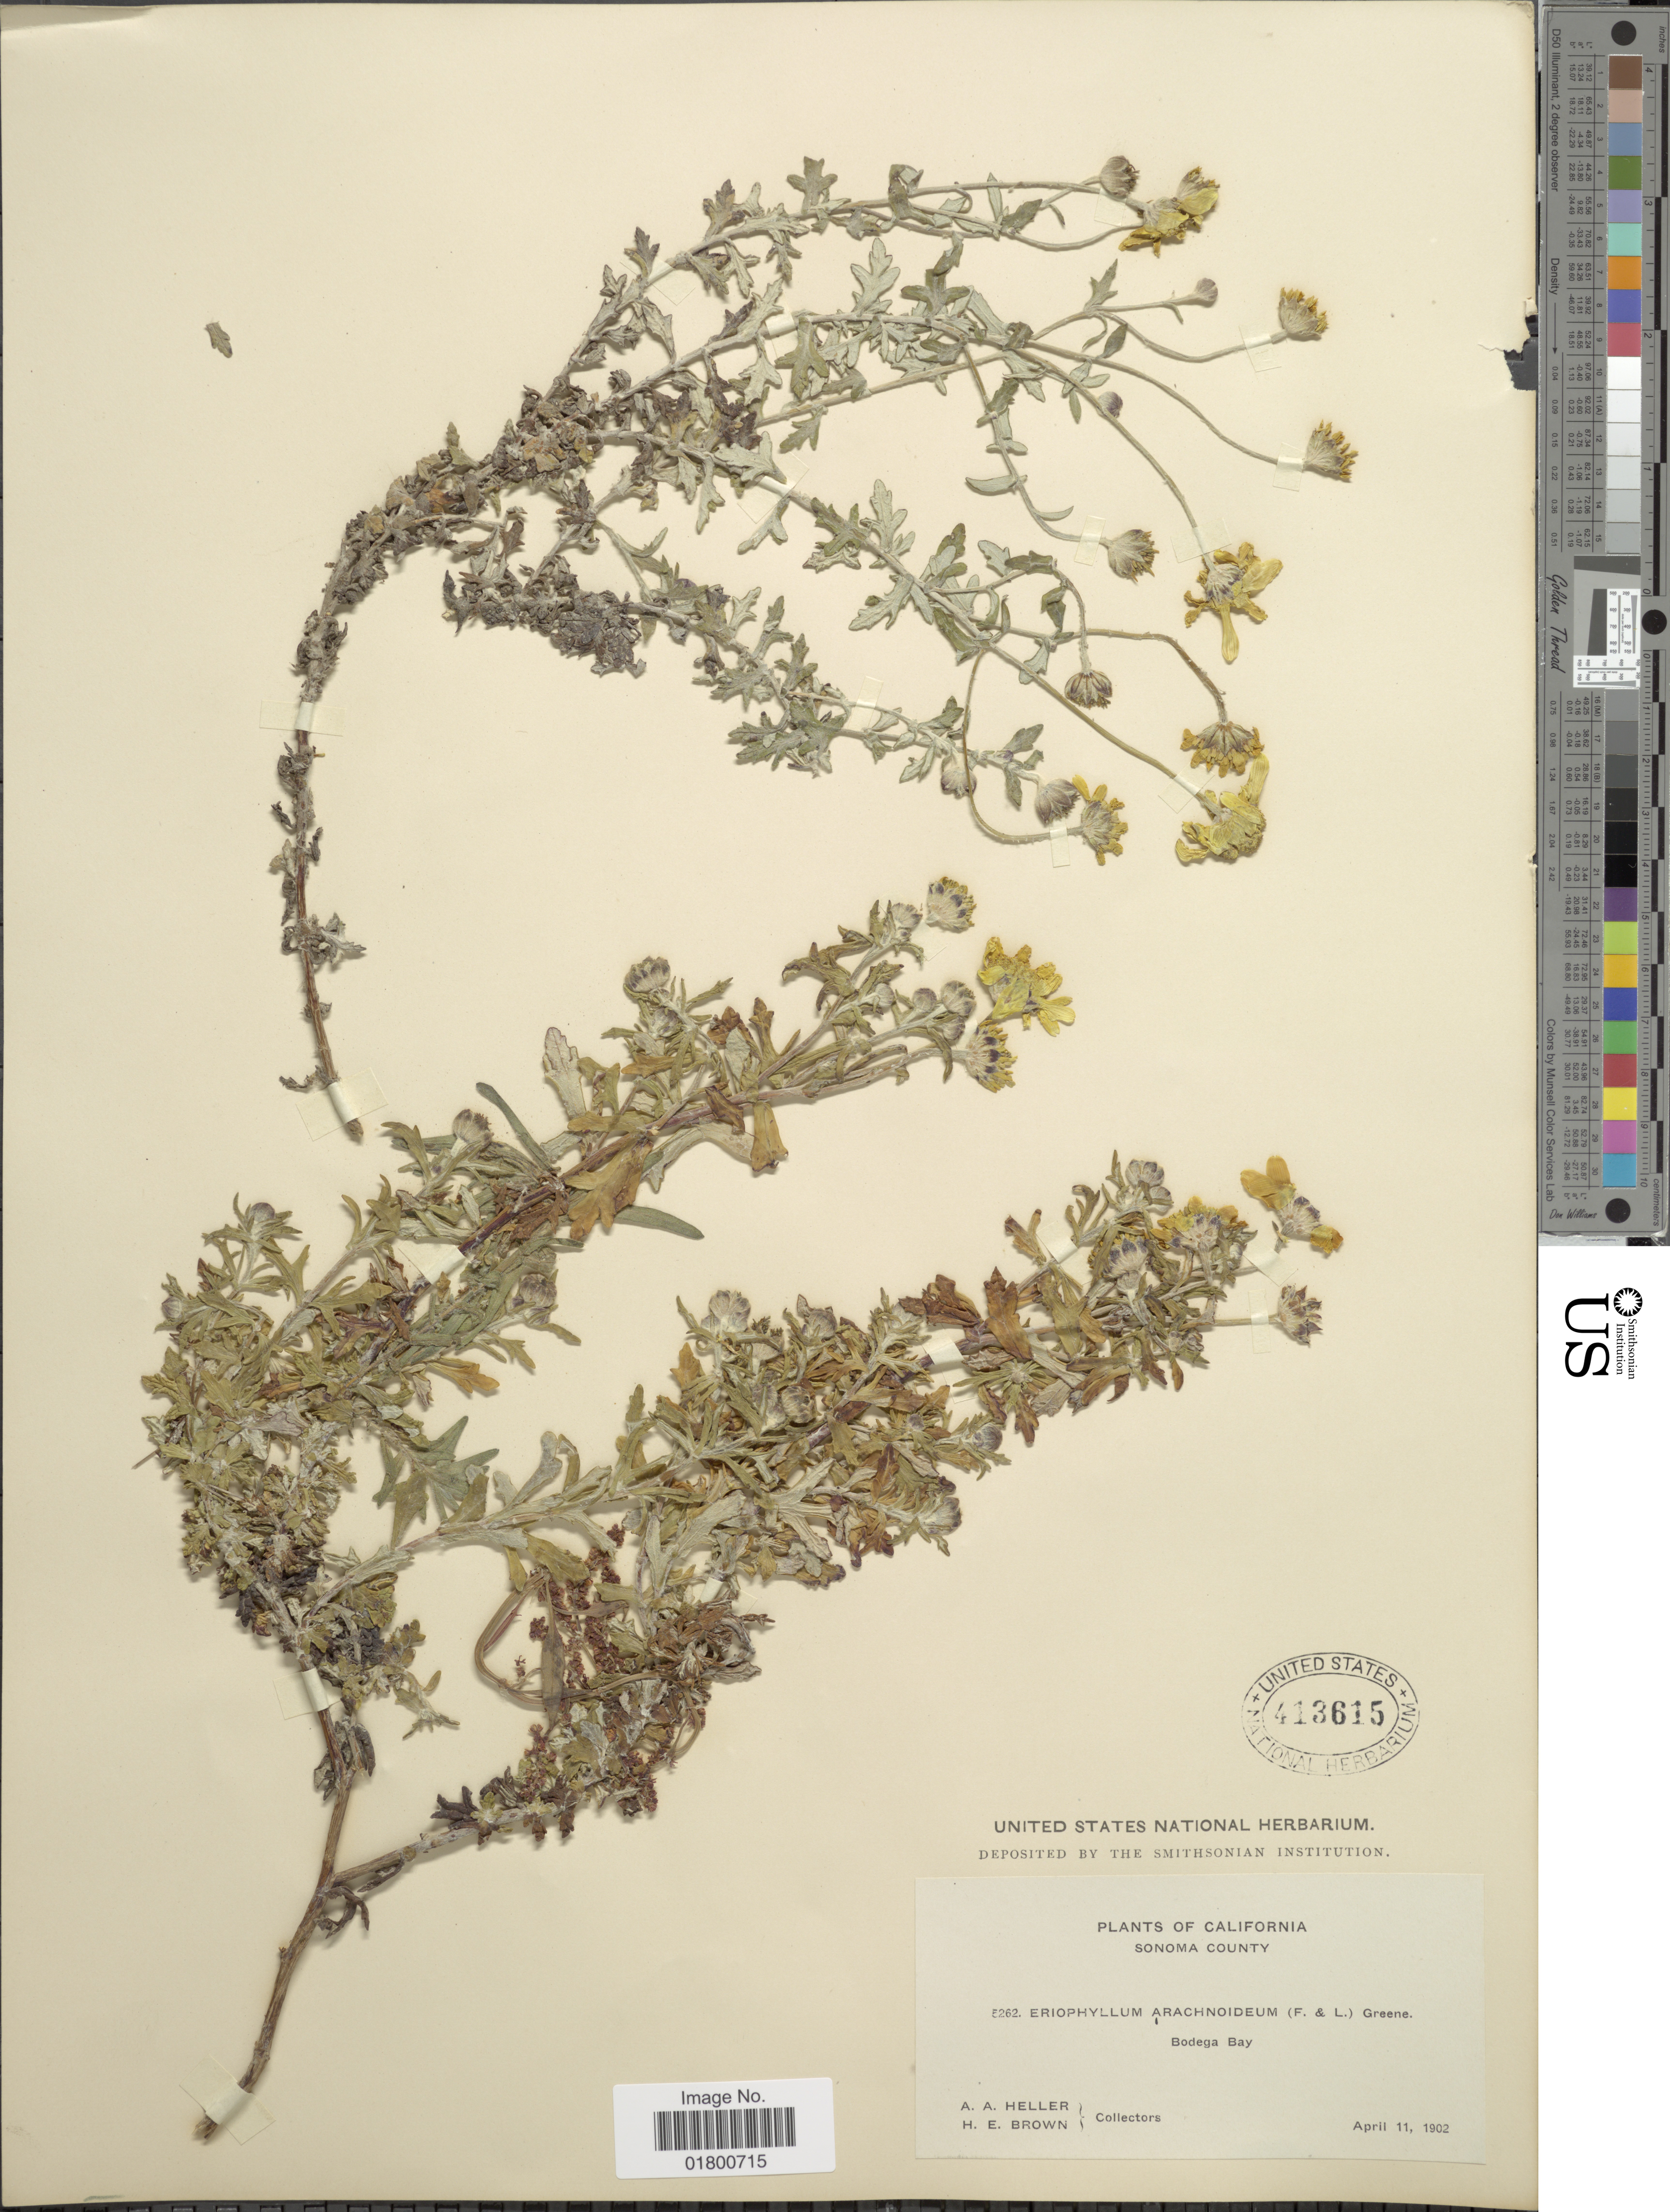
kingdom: Plantae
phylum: Tracheophyta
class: Magnoliopsida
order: Asterales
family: Asteraceae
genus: Eriophyllum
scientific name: Eriophyllum sp.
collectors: A. A. Heller & H. E. Brown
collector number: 5262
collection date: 1902-04-11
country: United States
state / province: California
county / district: Sonoma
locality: Sonoma County, Bodega Bay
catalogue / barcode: US 413615